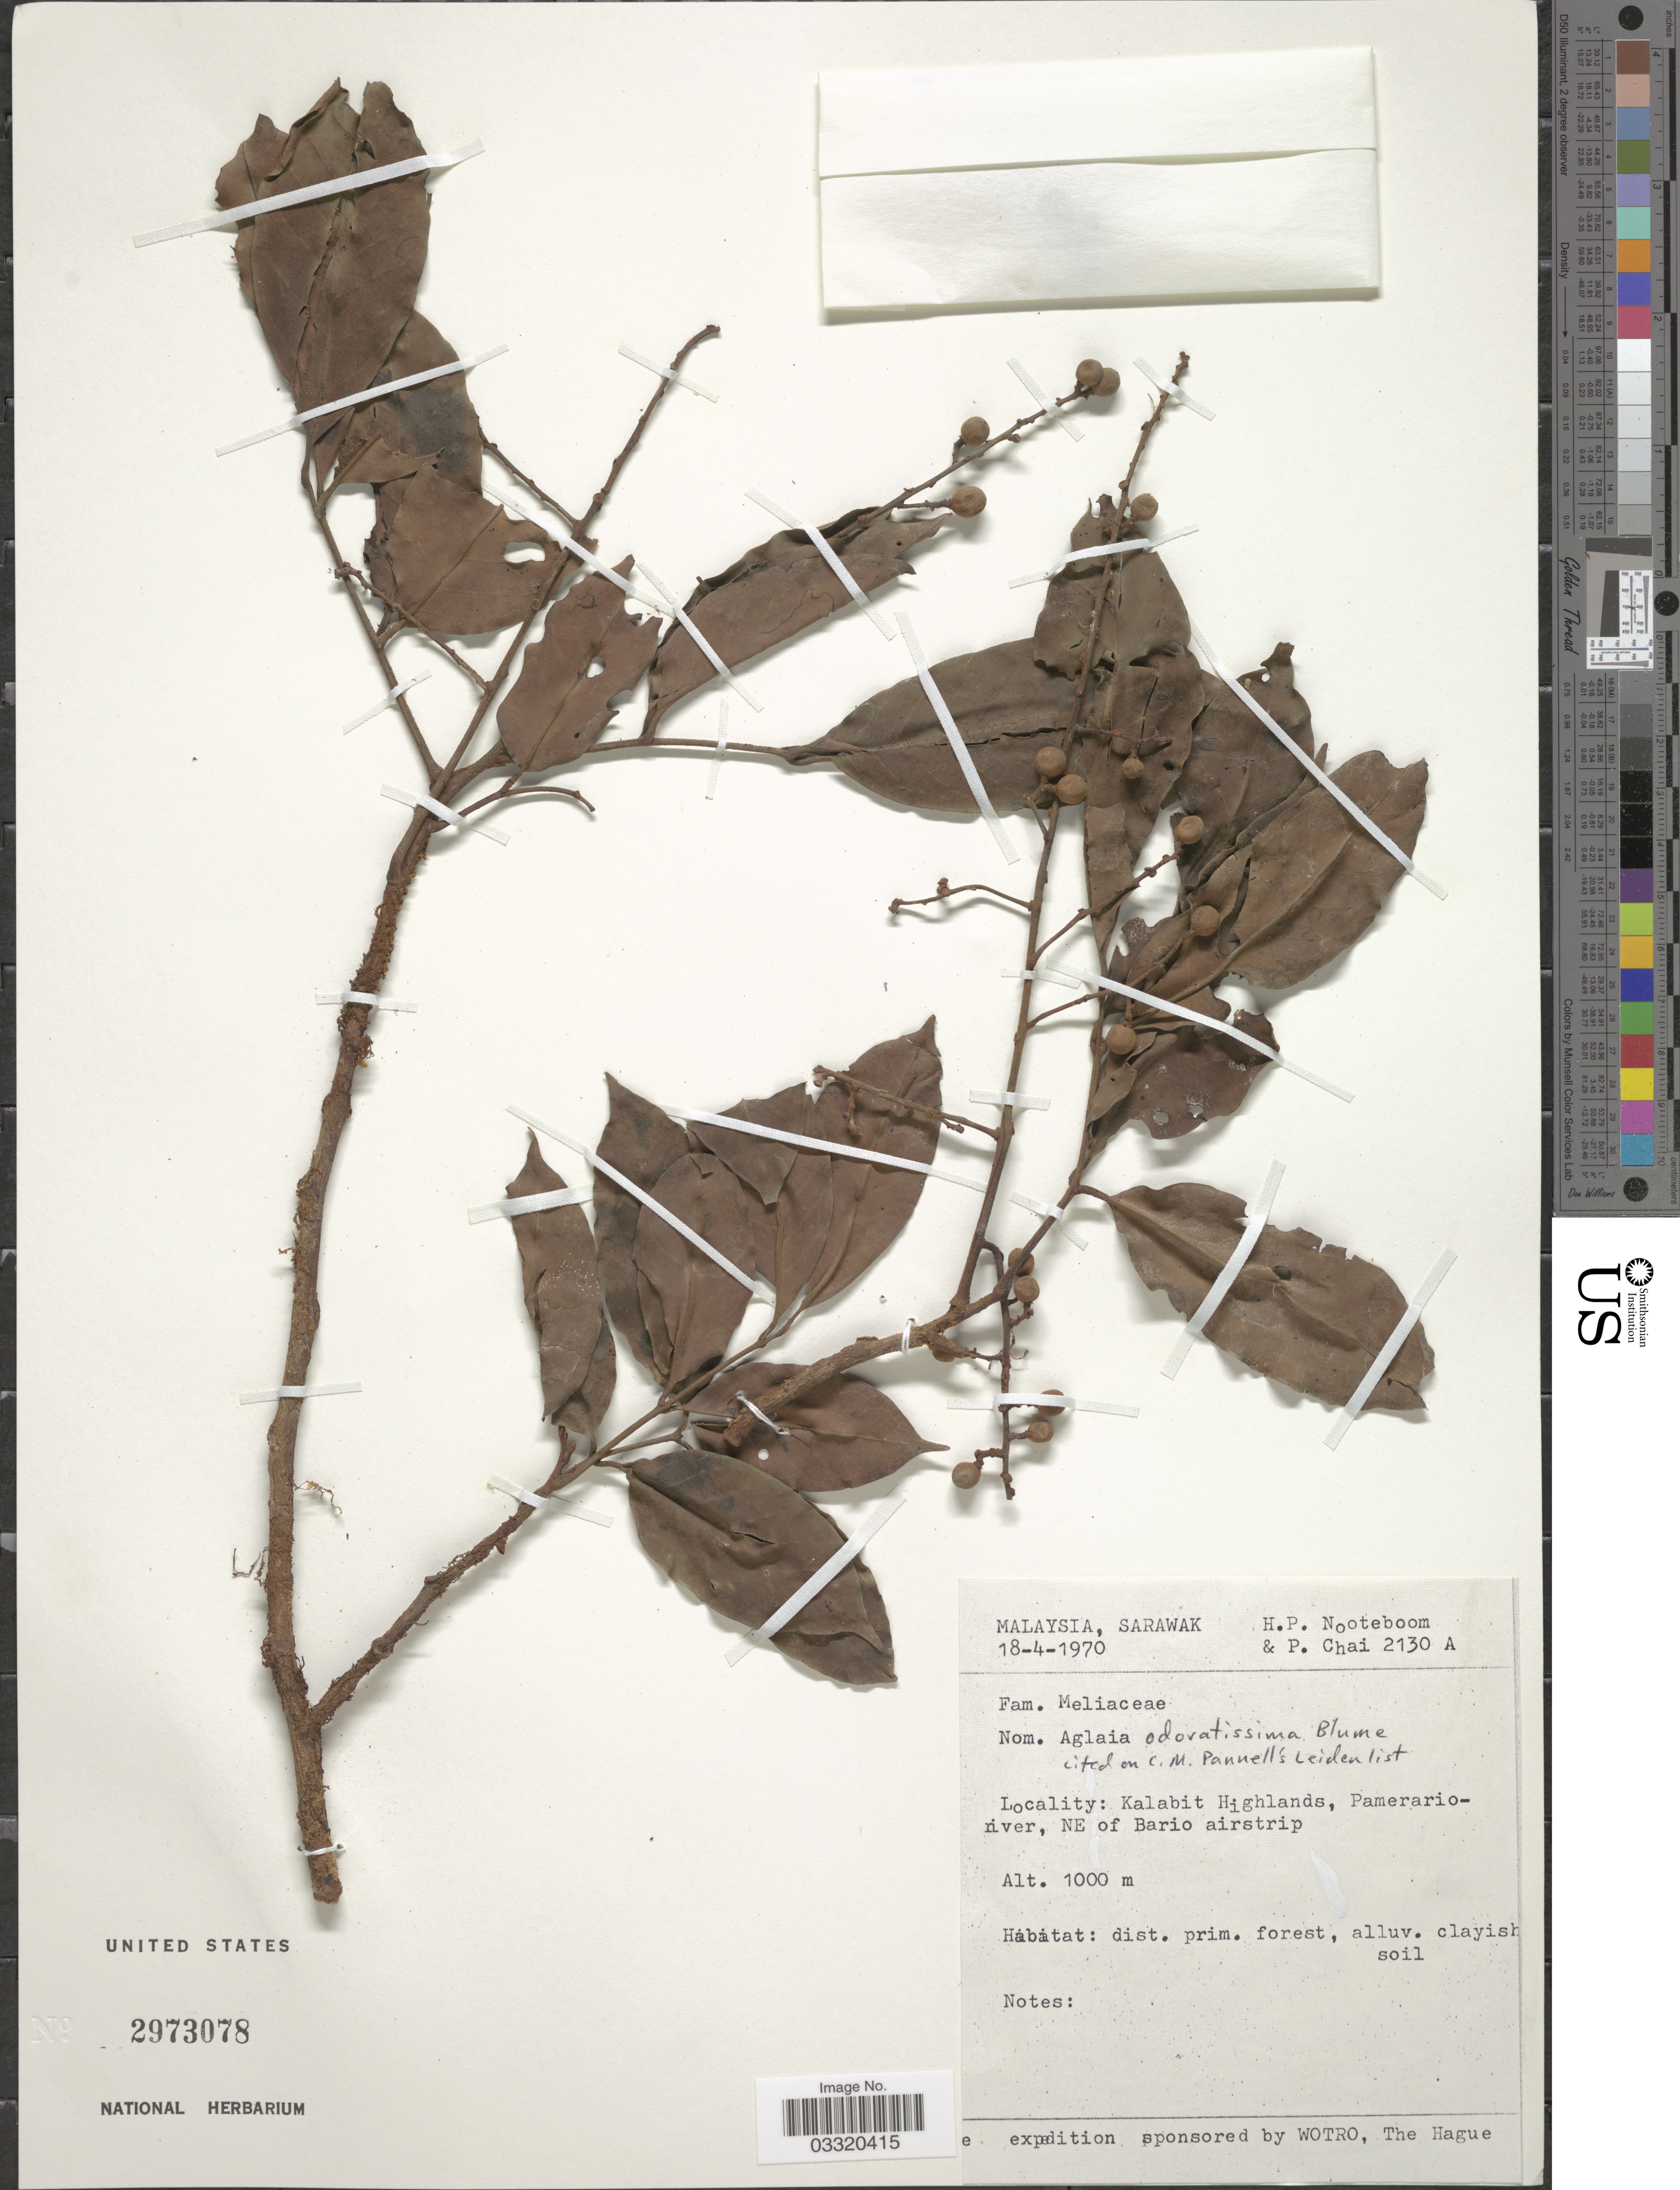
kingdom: Plantae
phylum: Tracheophyta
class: Magnoliopsida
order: Sapindales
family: Meliaceae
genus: Aglaia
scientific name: Aglaia odoratissima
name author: Blume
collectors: H. P. Nooteboom & P. Chai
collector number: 2130A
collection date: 1970-04-18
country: Malaysia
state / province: Sarawak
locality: Kalabit Highlands, Pamerario-river, NE of Bario airstrip. Dist. prim. forest.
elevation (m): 1000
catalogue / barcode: US 2973078